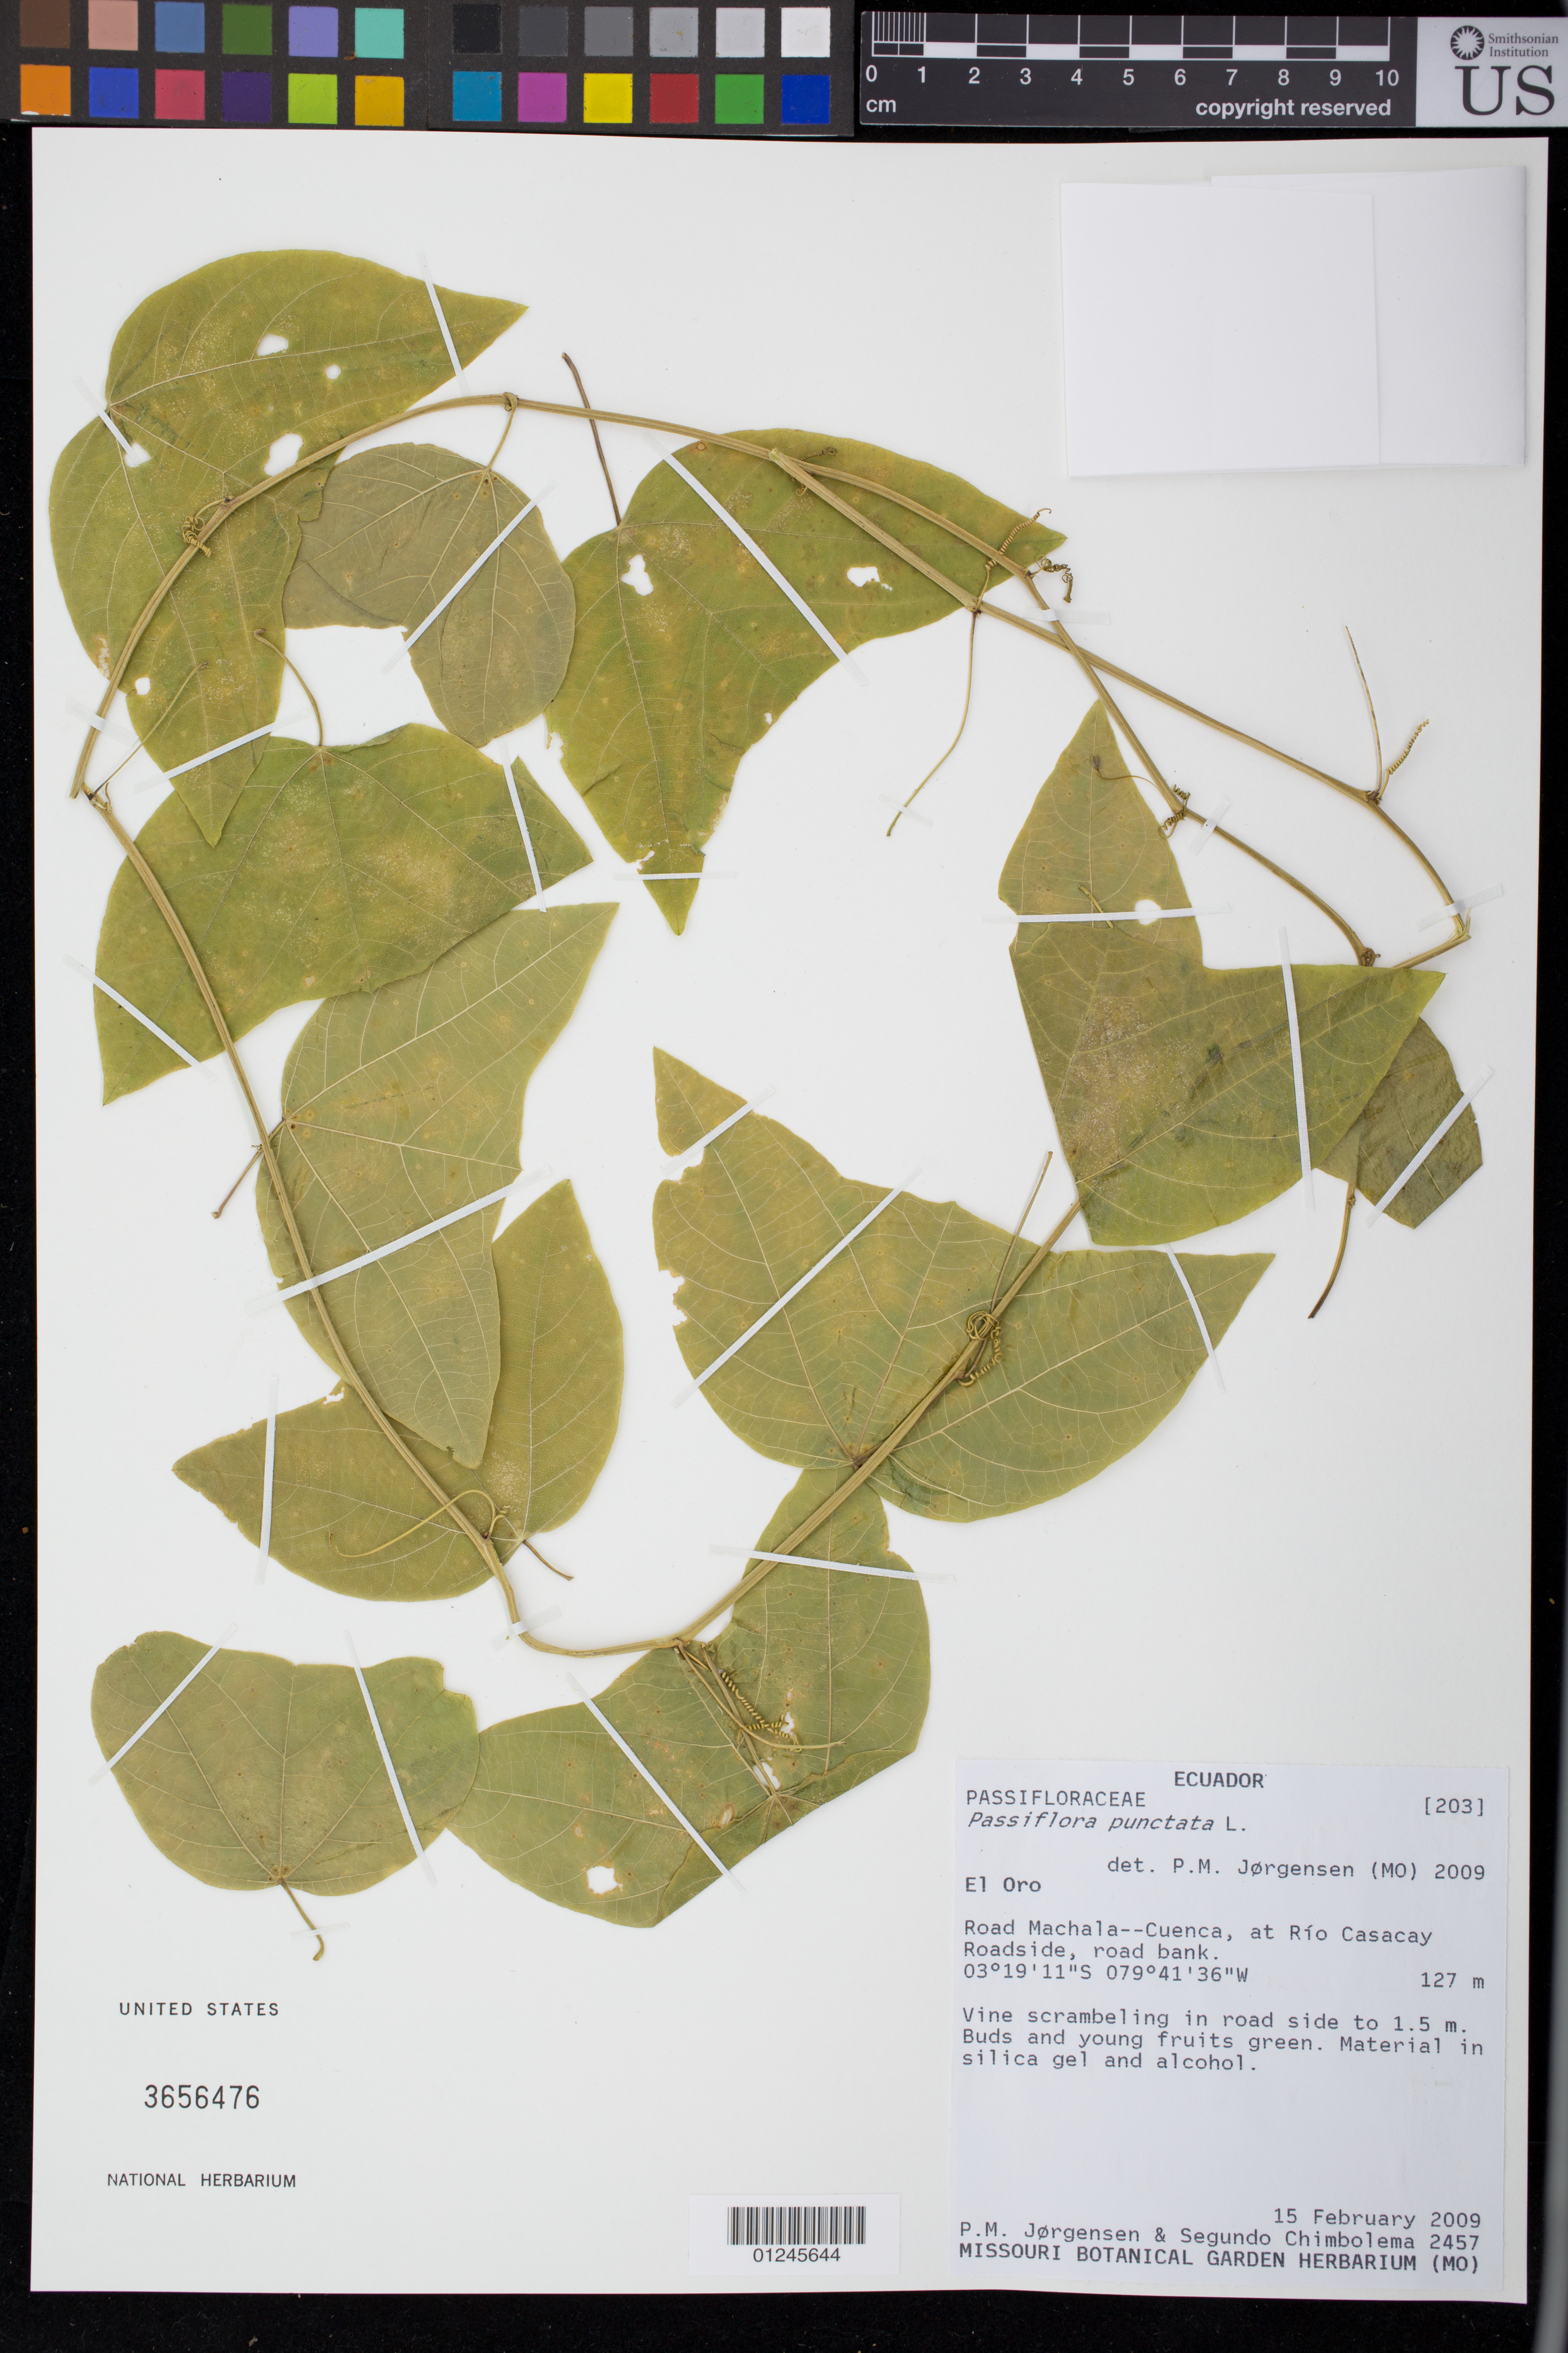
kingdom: Plantae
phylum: Tracheophyta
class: Magnoliopsida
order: Malpighiales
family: Passifloraceae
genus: Passiflora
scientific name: Passiflora punctata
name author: L.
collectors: P. M. Jørgensen & S. Chimbolema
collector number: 2457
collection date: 2009-02-15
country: Ecuador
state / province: El Oro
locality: Road Machala--Cuenca, at Rio Casacay. Roadside, road bank.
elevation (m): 127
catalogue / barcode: US 3656476